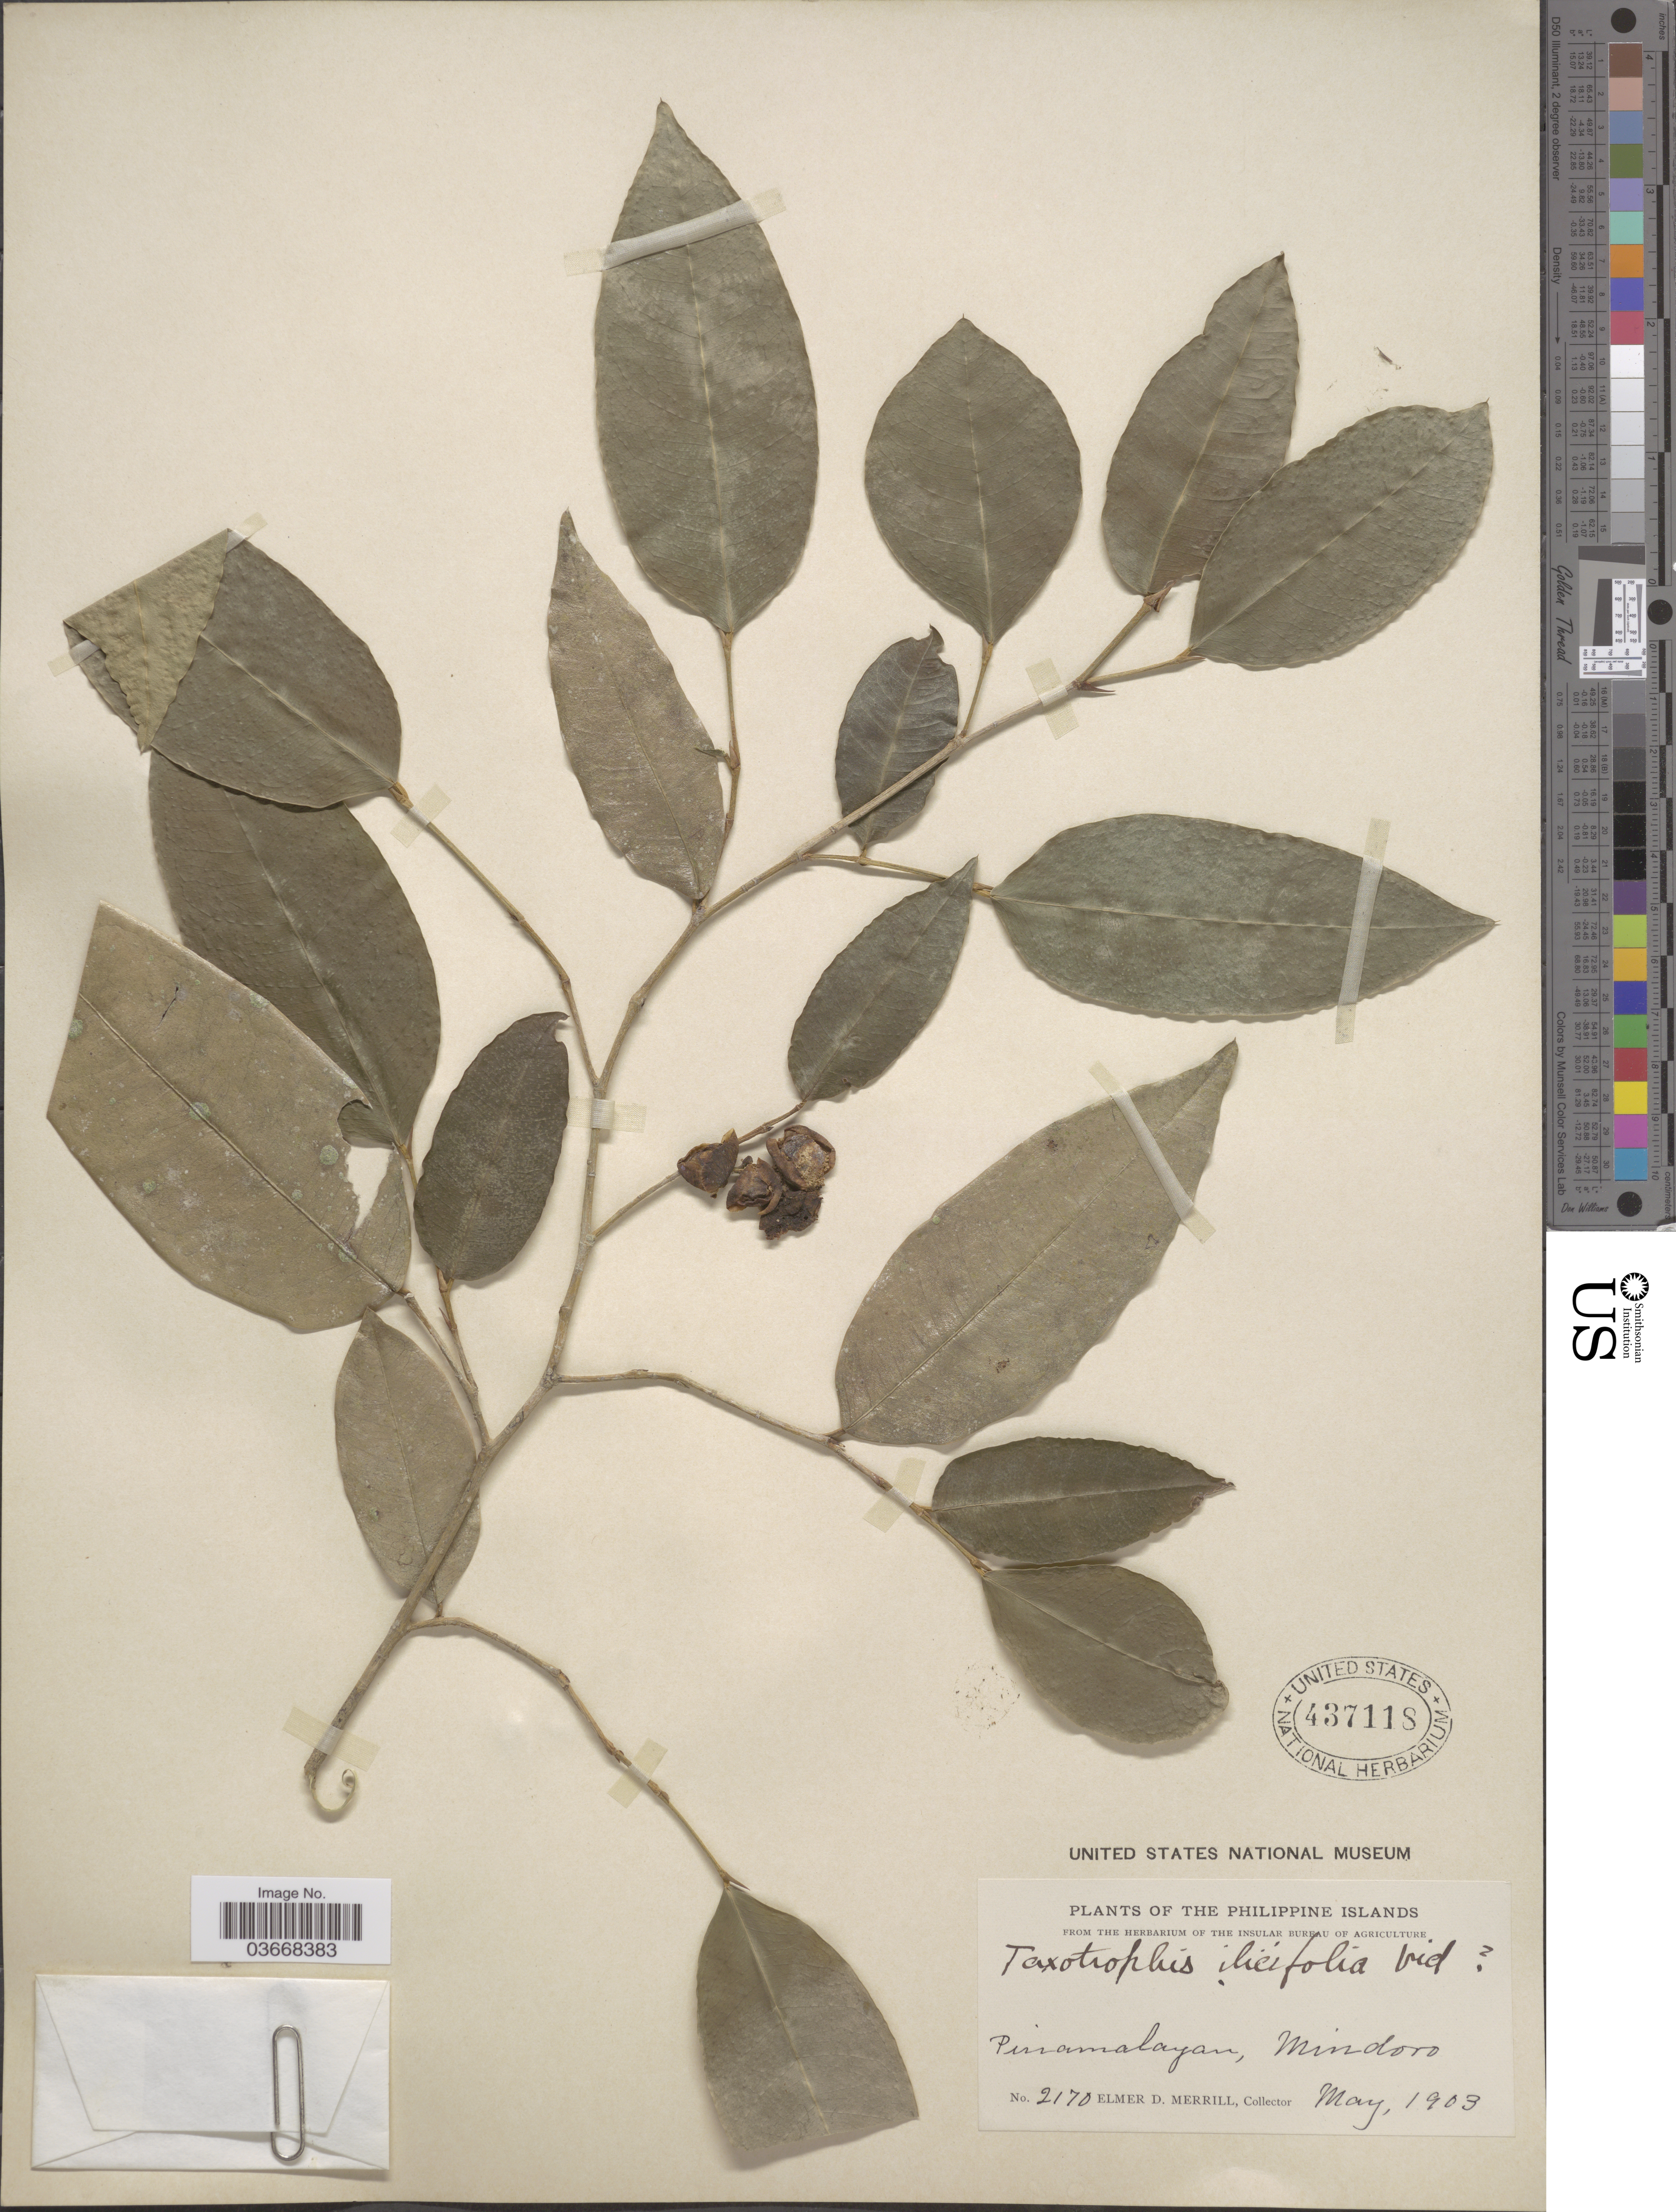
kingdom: Plantae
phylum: Tracheophyta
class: Magnoliopsida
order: Rosales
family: Moraceae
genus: Taxotrophis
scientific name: Taxotrophis ilicifolia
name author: (Kurz) S. Vidal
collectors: E. D. Merrill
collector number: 2170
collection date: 1903-05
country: Philippines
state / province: Mimaropa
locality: The Philippine Islands. Pinamalayan, Mindoro.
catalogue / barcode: US 437118